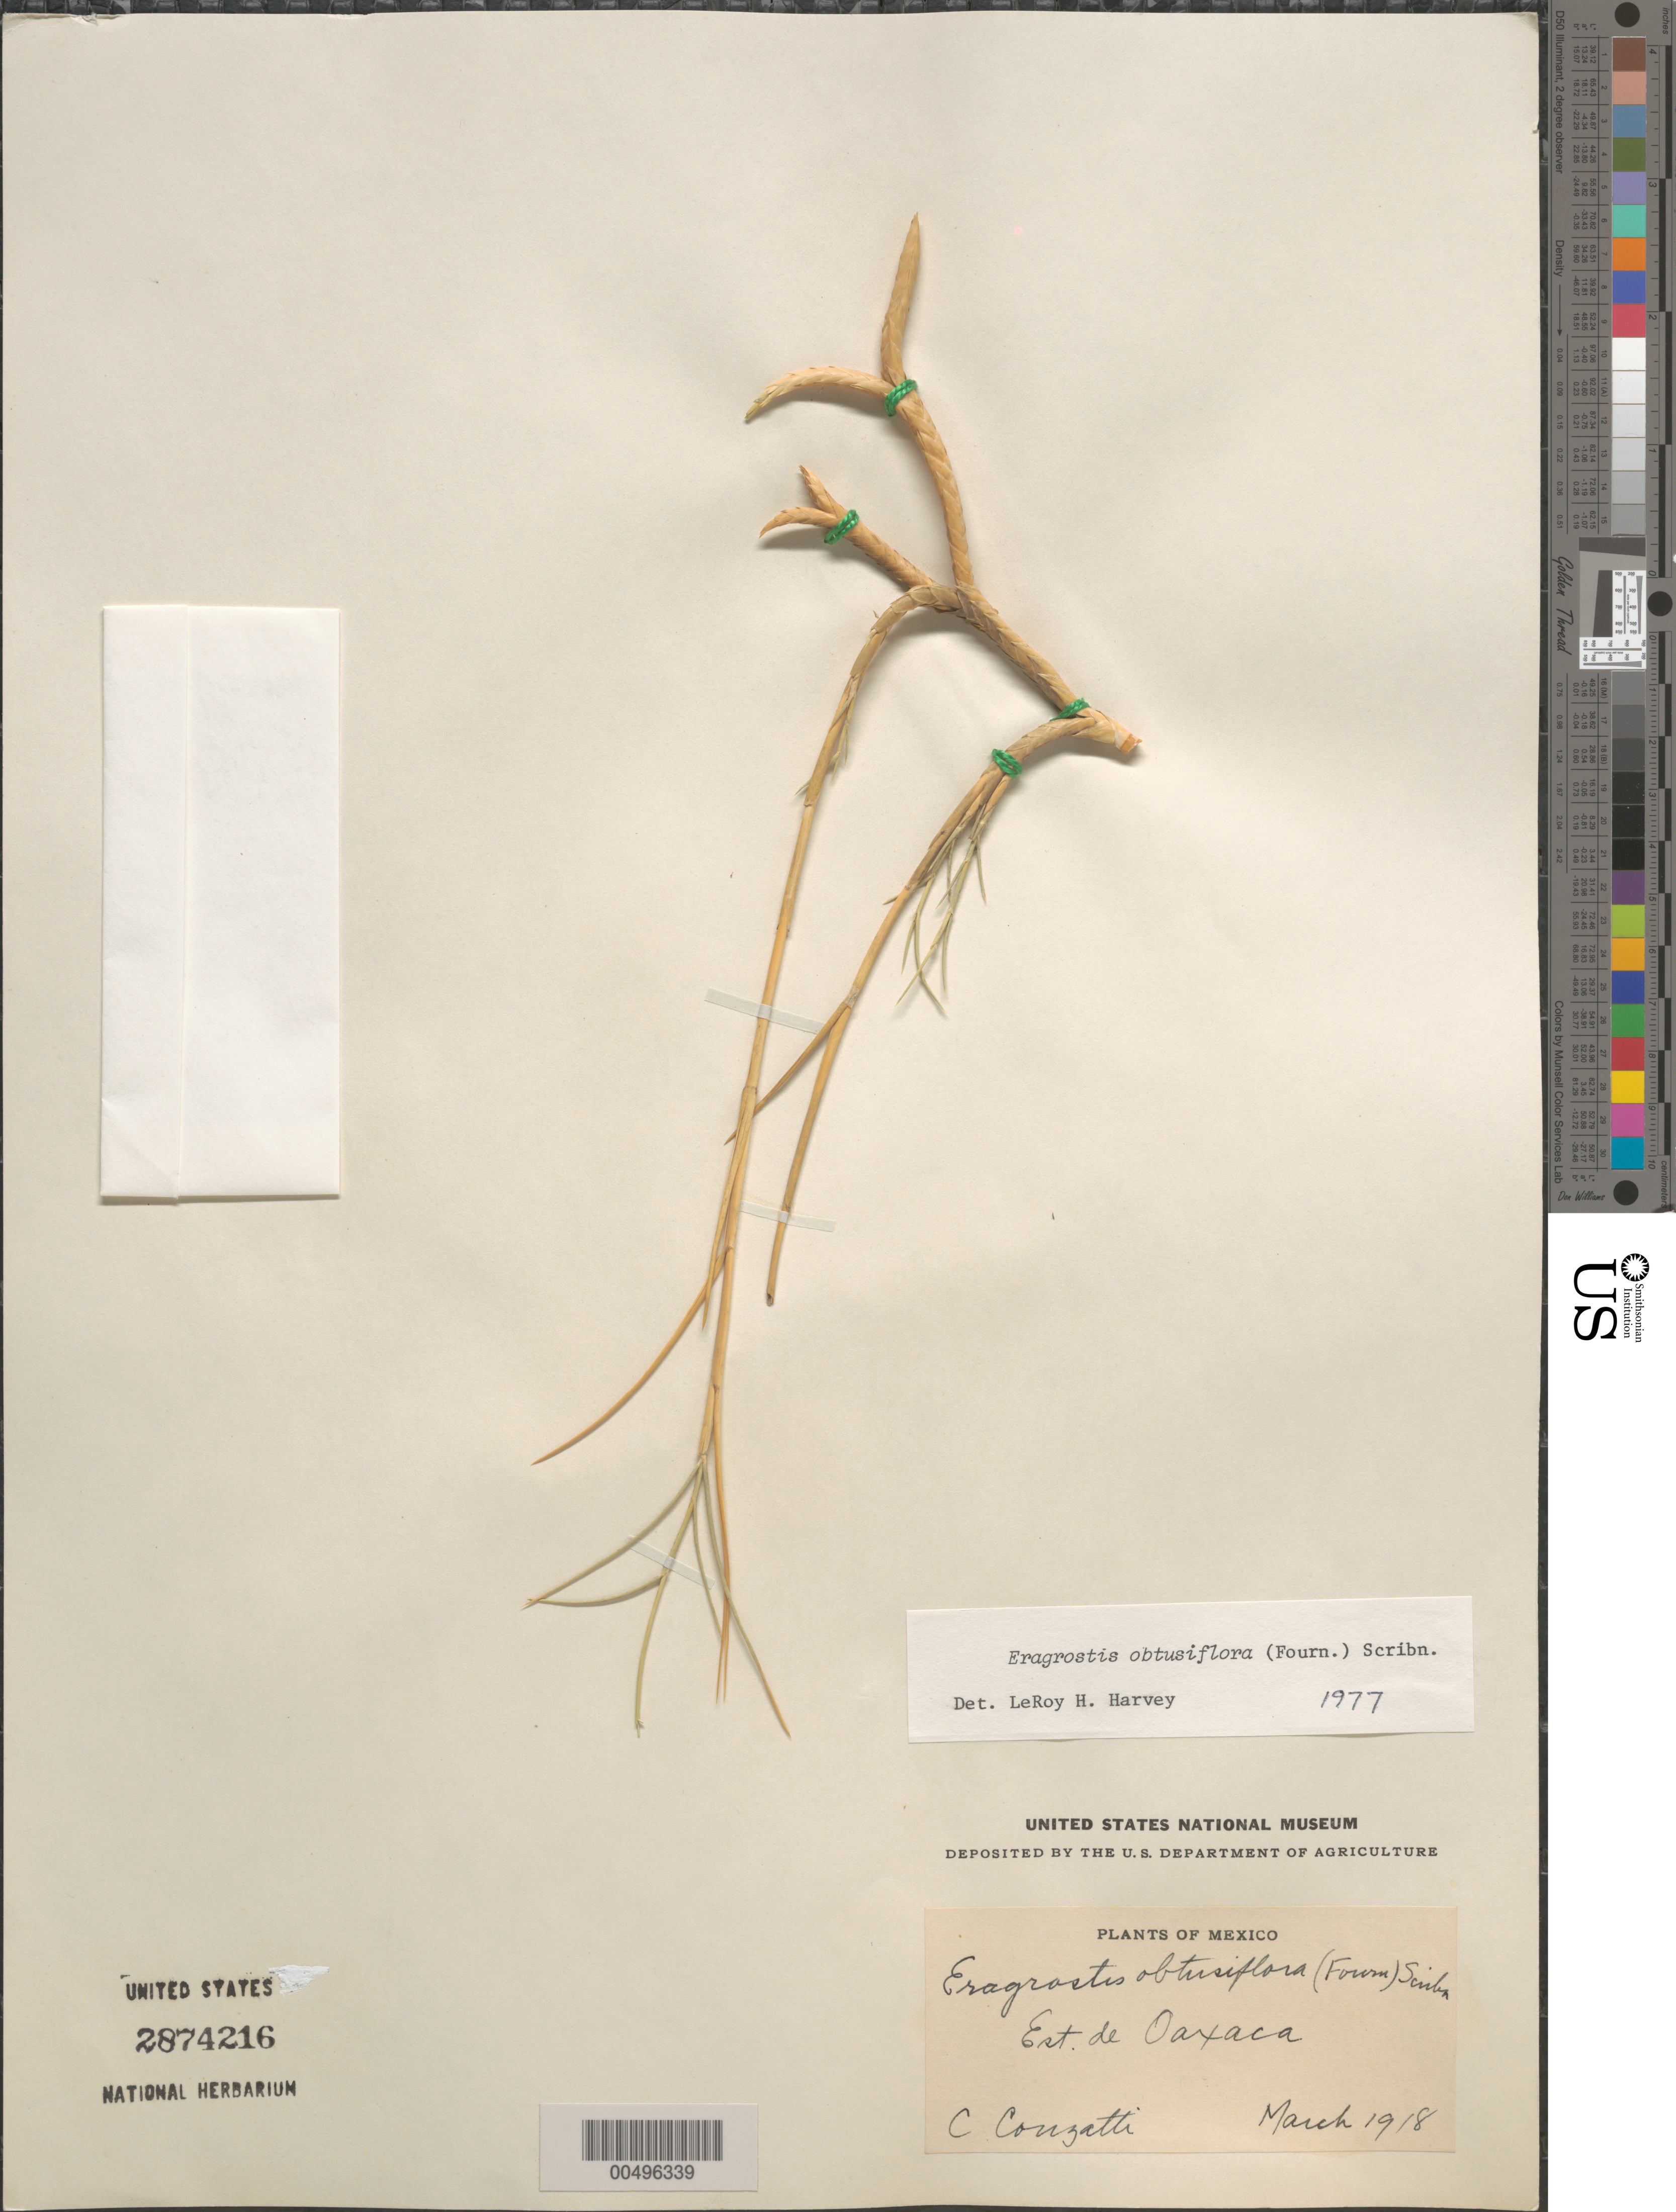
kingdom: Plantae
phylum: Tracheophyta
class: Liliopsida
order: Poales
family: Poaceae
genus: Eragrostis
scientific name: Eragrostis obtusiflora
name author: (E. Fourn.) Scribn.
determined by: Harvey, L. H.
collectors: C. Conzatti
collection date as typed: Mar 1918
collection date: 1918-03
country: Mexico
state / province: Oaxaca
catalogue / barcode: US 2874216